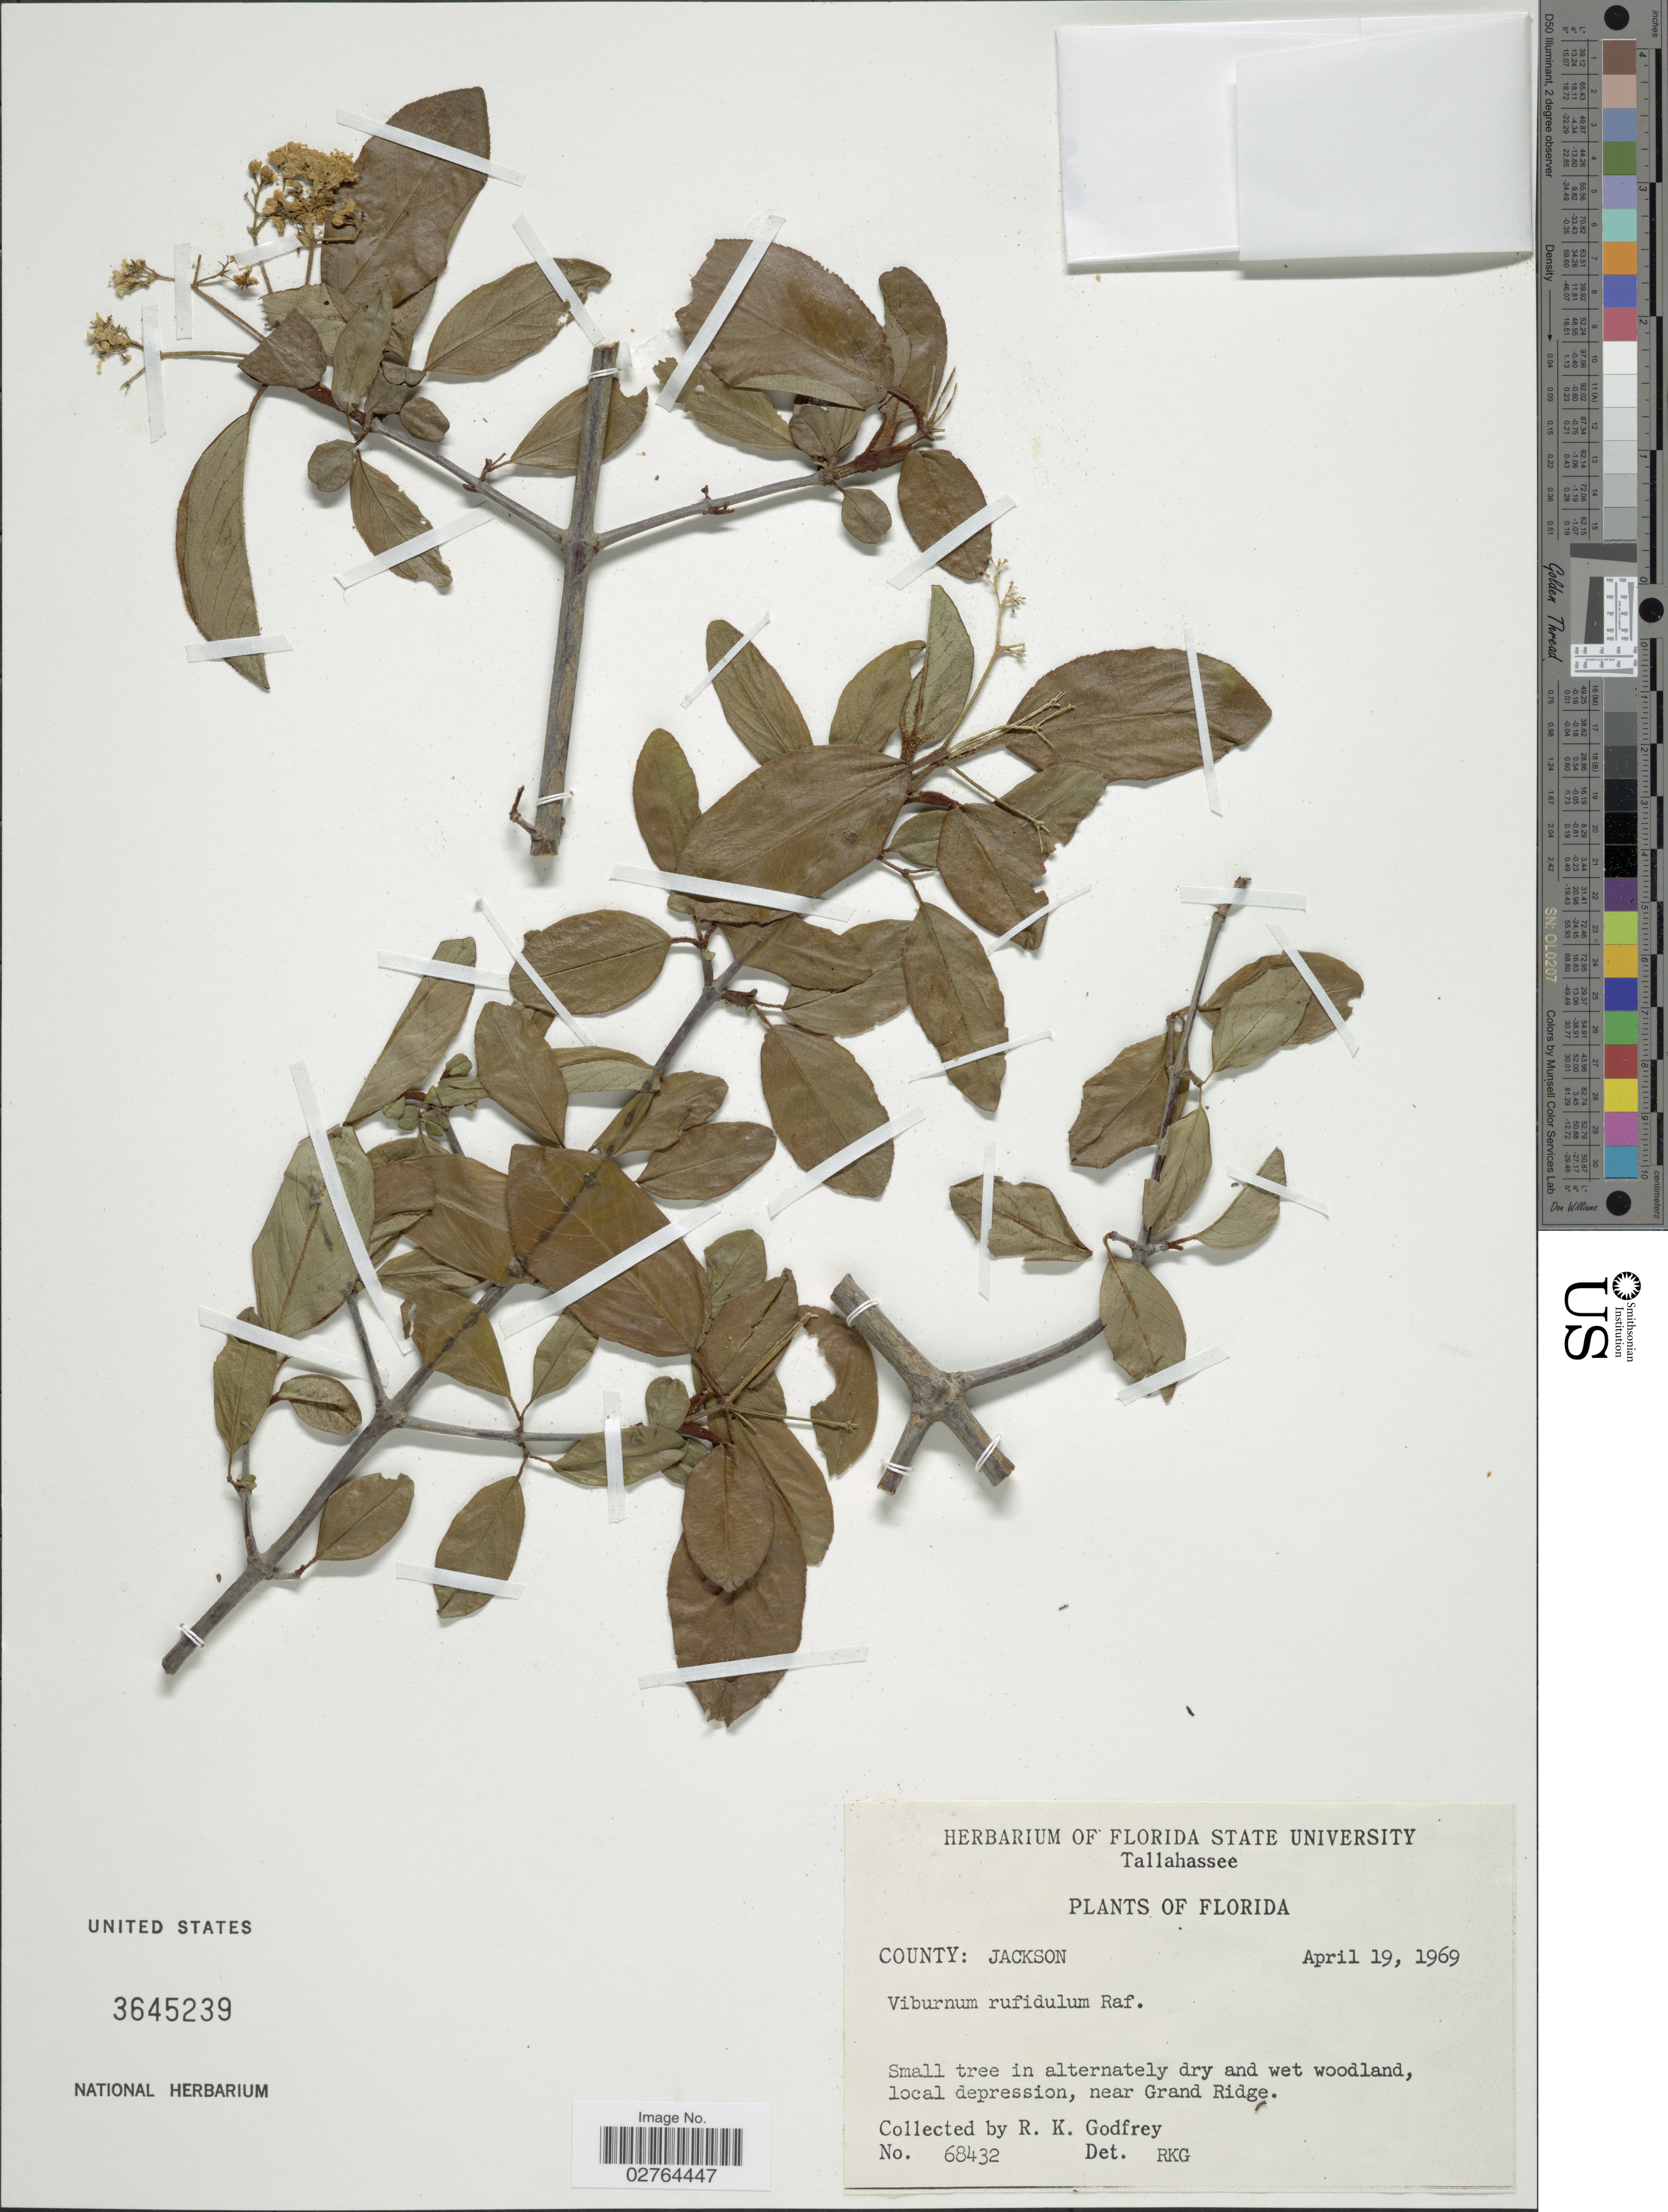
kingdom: Plantae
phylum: Tracheophyta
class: Magnoliopsida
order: Dipsacales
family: Viburnaceae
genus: Viburnum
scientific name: Viburnum rufidulum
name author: Raf.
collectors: R. K. Godfrey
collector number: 68432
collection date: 1969-04-19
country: United States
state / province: Florida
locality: Small tree in alternately dry and wet woodland, local depression, near Grand Ridge. Tallahassee. County: Jackson.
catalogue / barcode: US 3645239